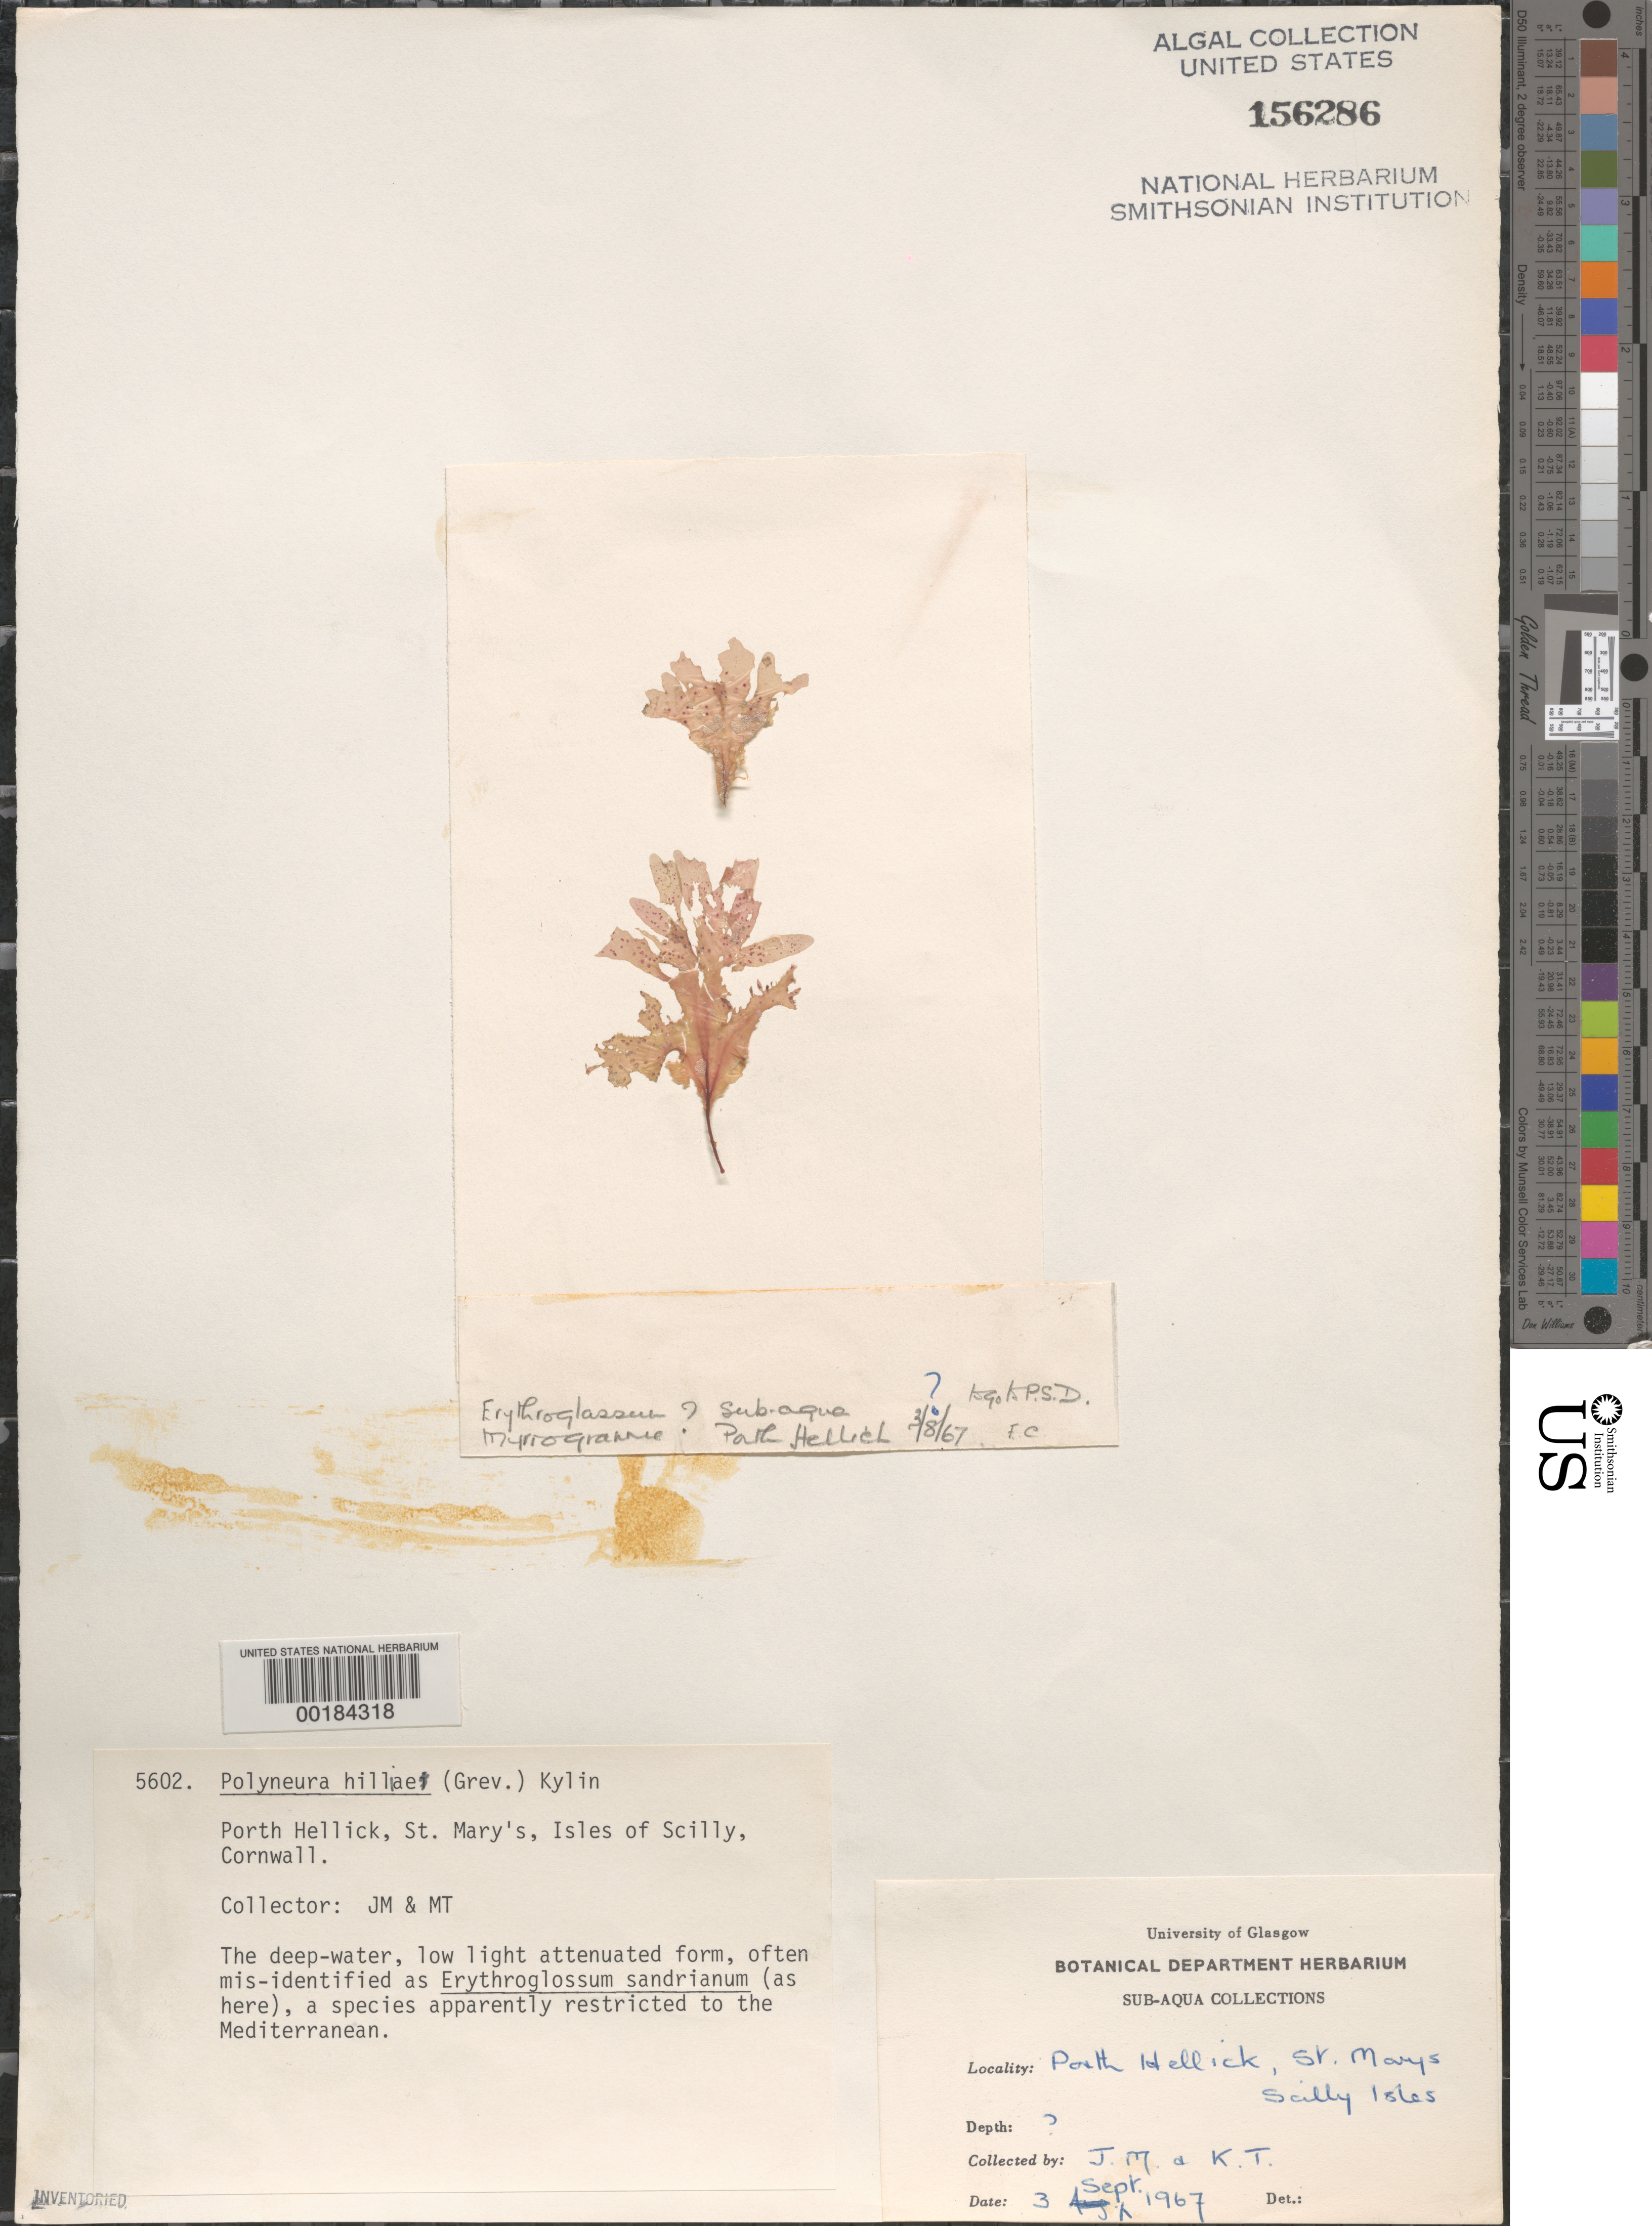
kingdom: Plantae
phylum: Rhodophyta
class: Florideophyceae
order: Ceramiales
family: Delesseriaceae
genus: Polyneura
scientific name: Polyneura bonnemaisonii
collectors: J. M. & K. T.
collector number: PSD 5602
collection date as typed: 03 Sep 1967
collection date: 1967-09-03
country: United Kingdom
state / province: England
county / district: Council of the Isles of Scilly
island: St. Mary's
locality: Porth Hellick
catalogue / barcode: US 156286